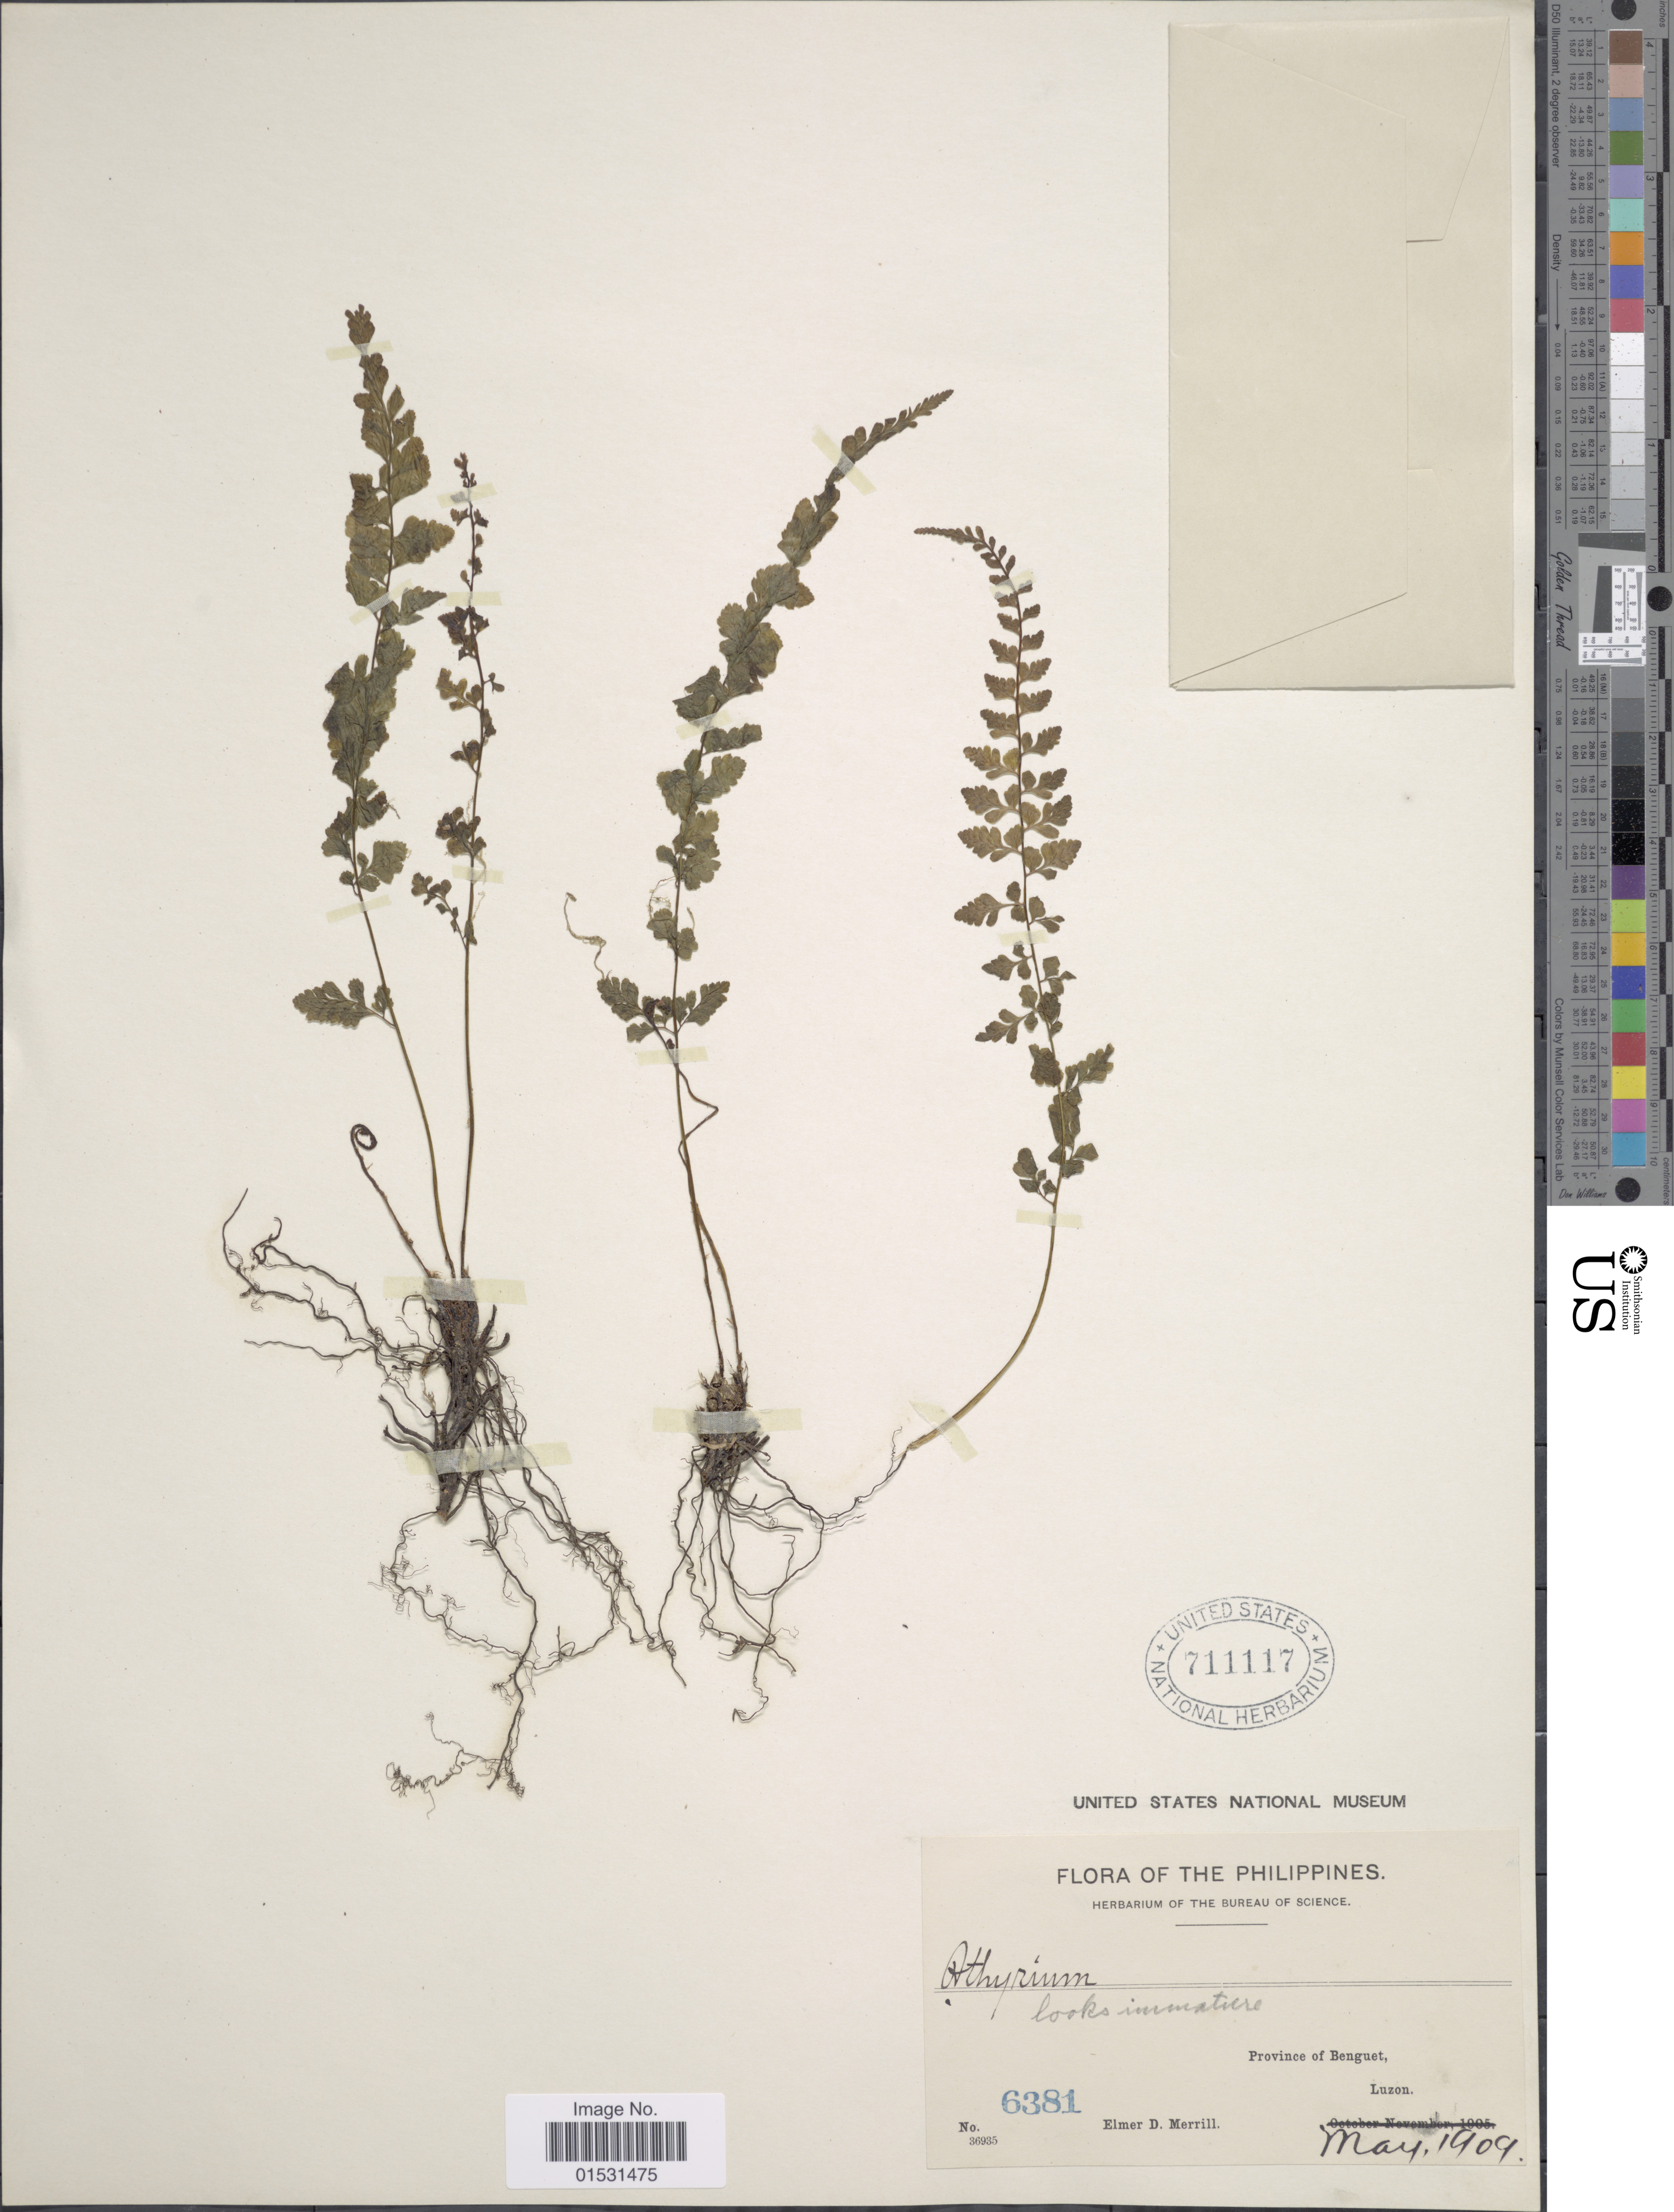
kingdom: Plantae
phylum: Tracheophyta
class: Polypodiopsida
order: Polypodiales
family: Athyriaceae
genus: Athyrium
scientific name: Athyrium sp.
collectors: E. D. Merrill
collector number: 6381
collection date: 1909-05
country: Philippines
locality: Province of Benguet, Luzon.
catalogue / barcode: US 711117